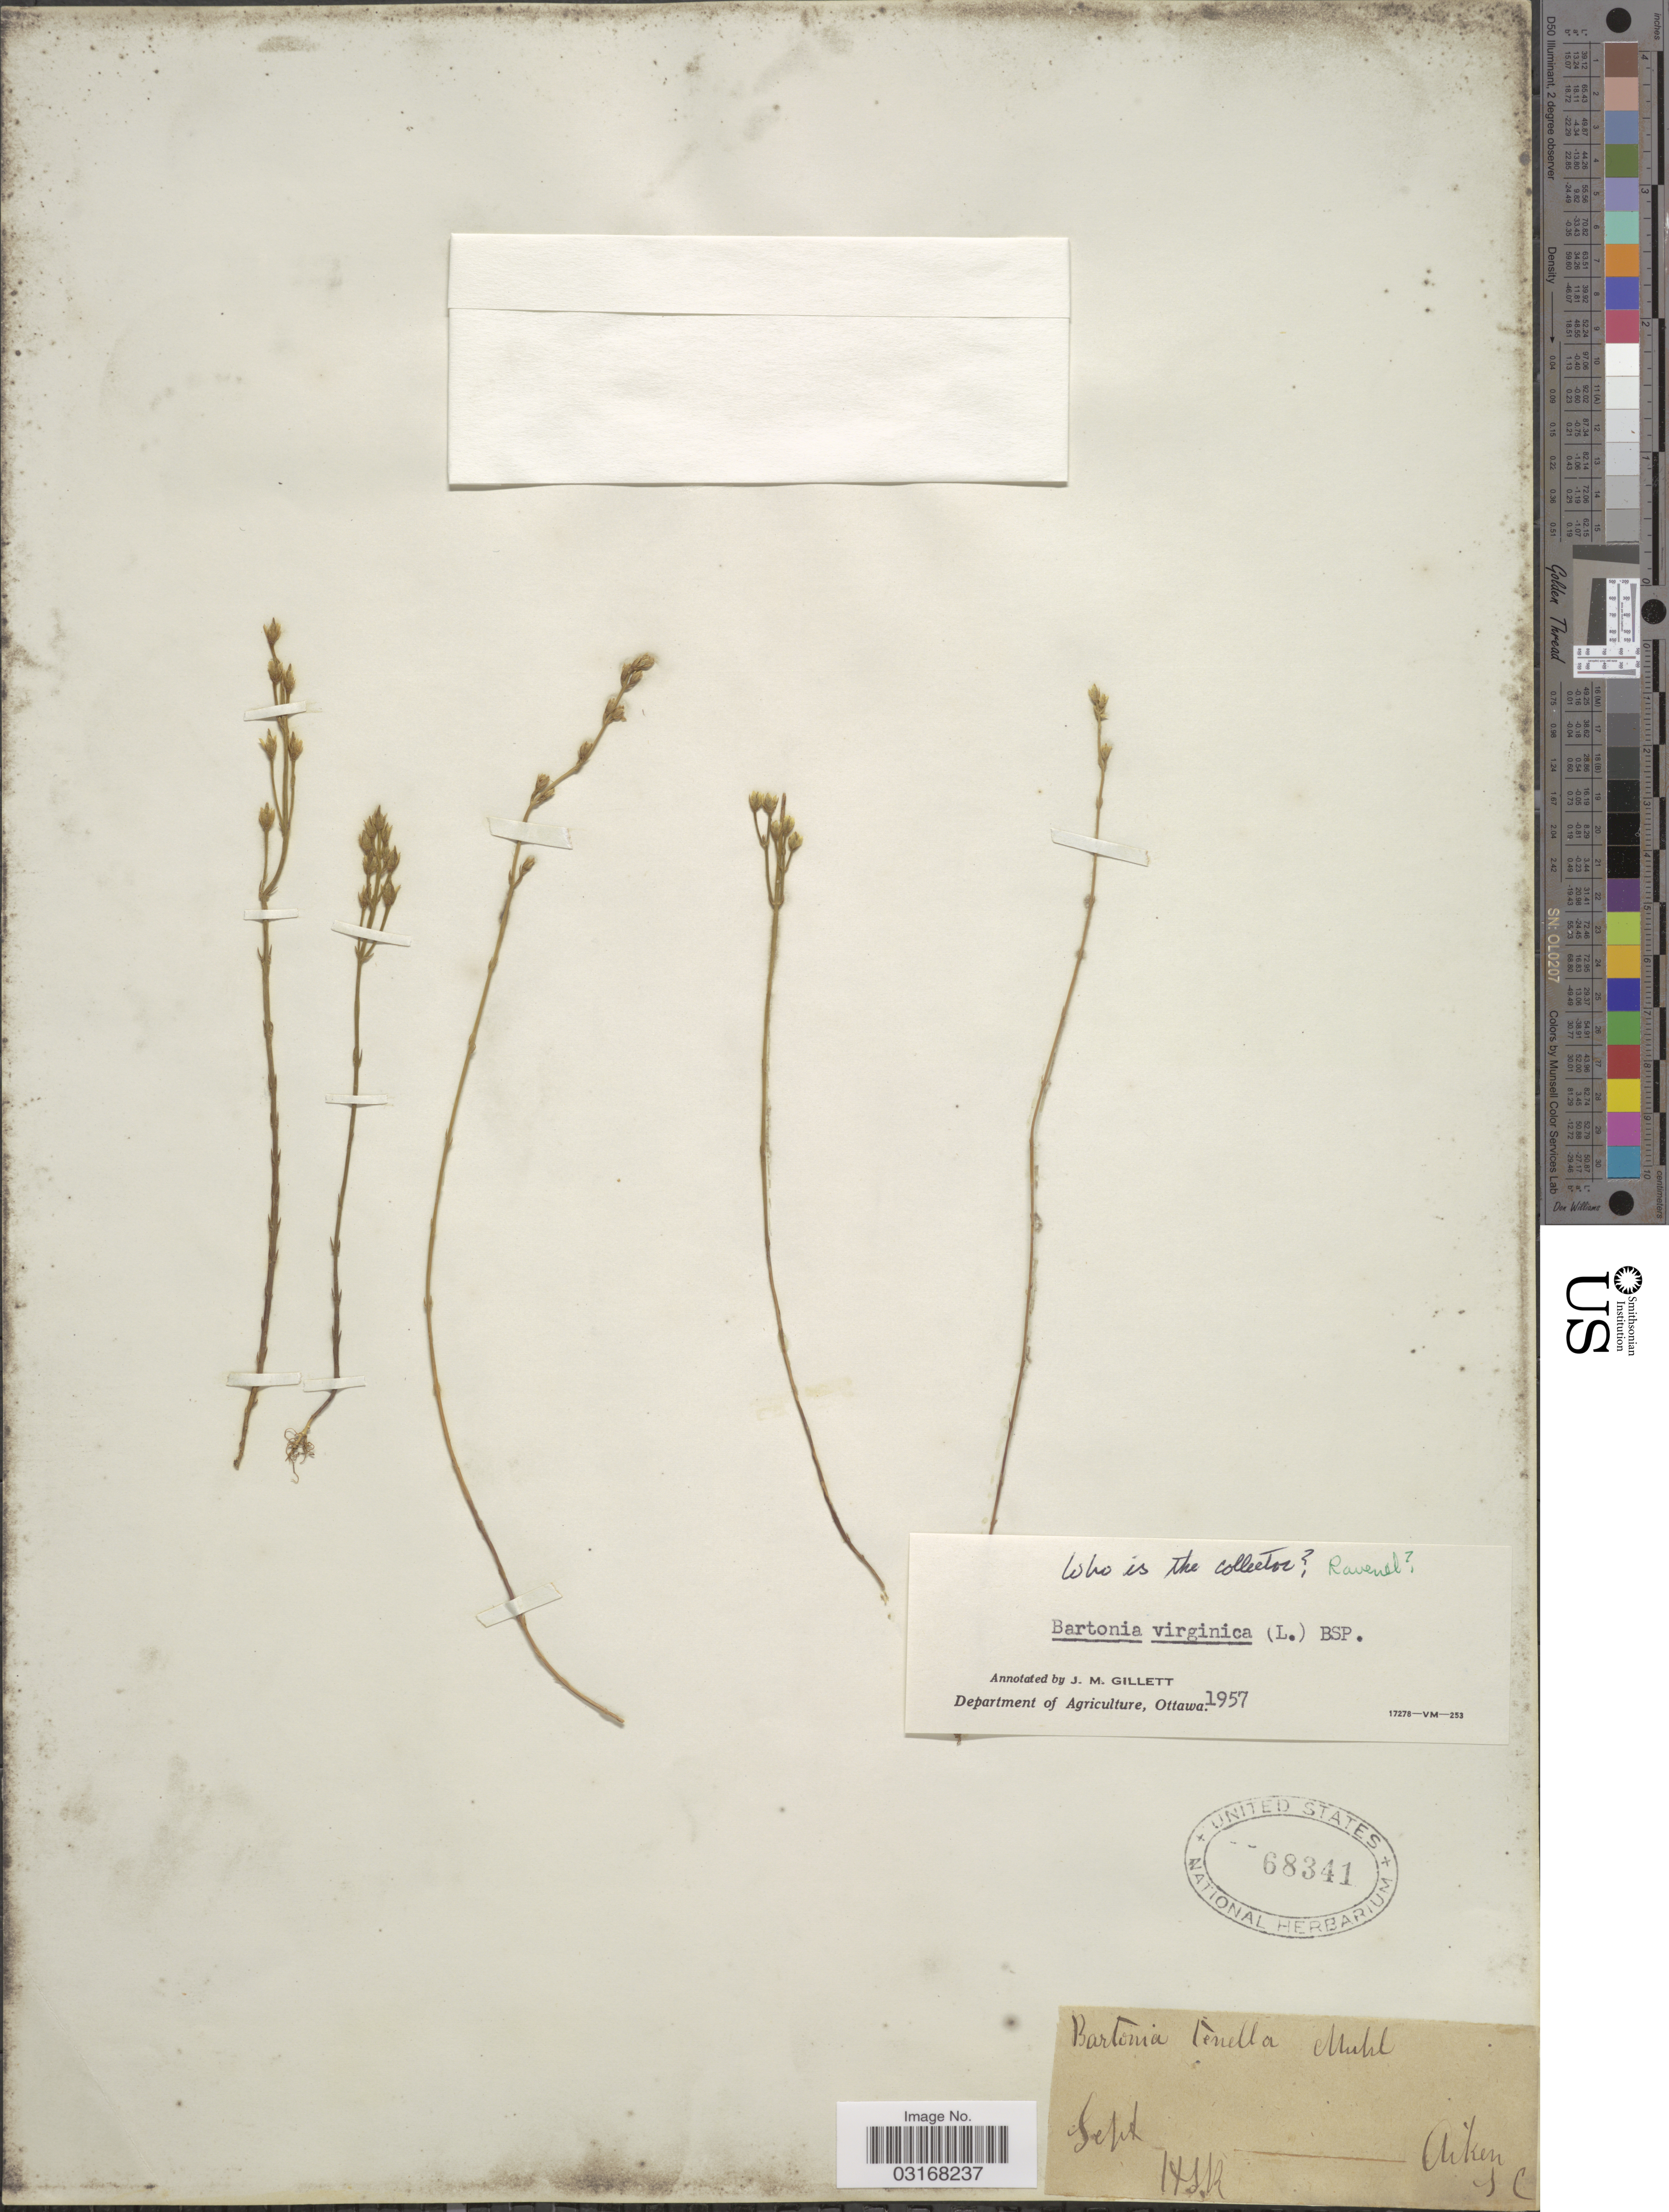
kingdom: Plantae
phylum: Tracheophyta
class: Magnoliopsida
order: Gentianales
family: Gentianaceae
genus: Bartonia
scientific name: Bartonia virginica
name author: (L.) Britton, Stearns & Poggenb.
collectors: H. S. R.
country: United States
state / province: South Carolina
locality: Aiken S. C.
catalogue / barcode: US 68341